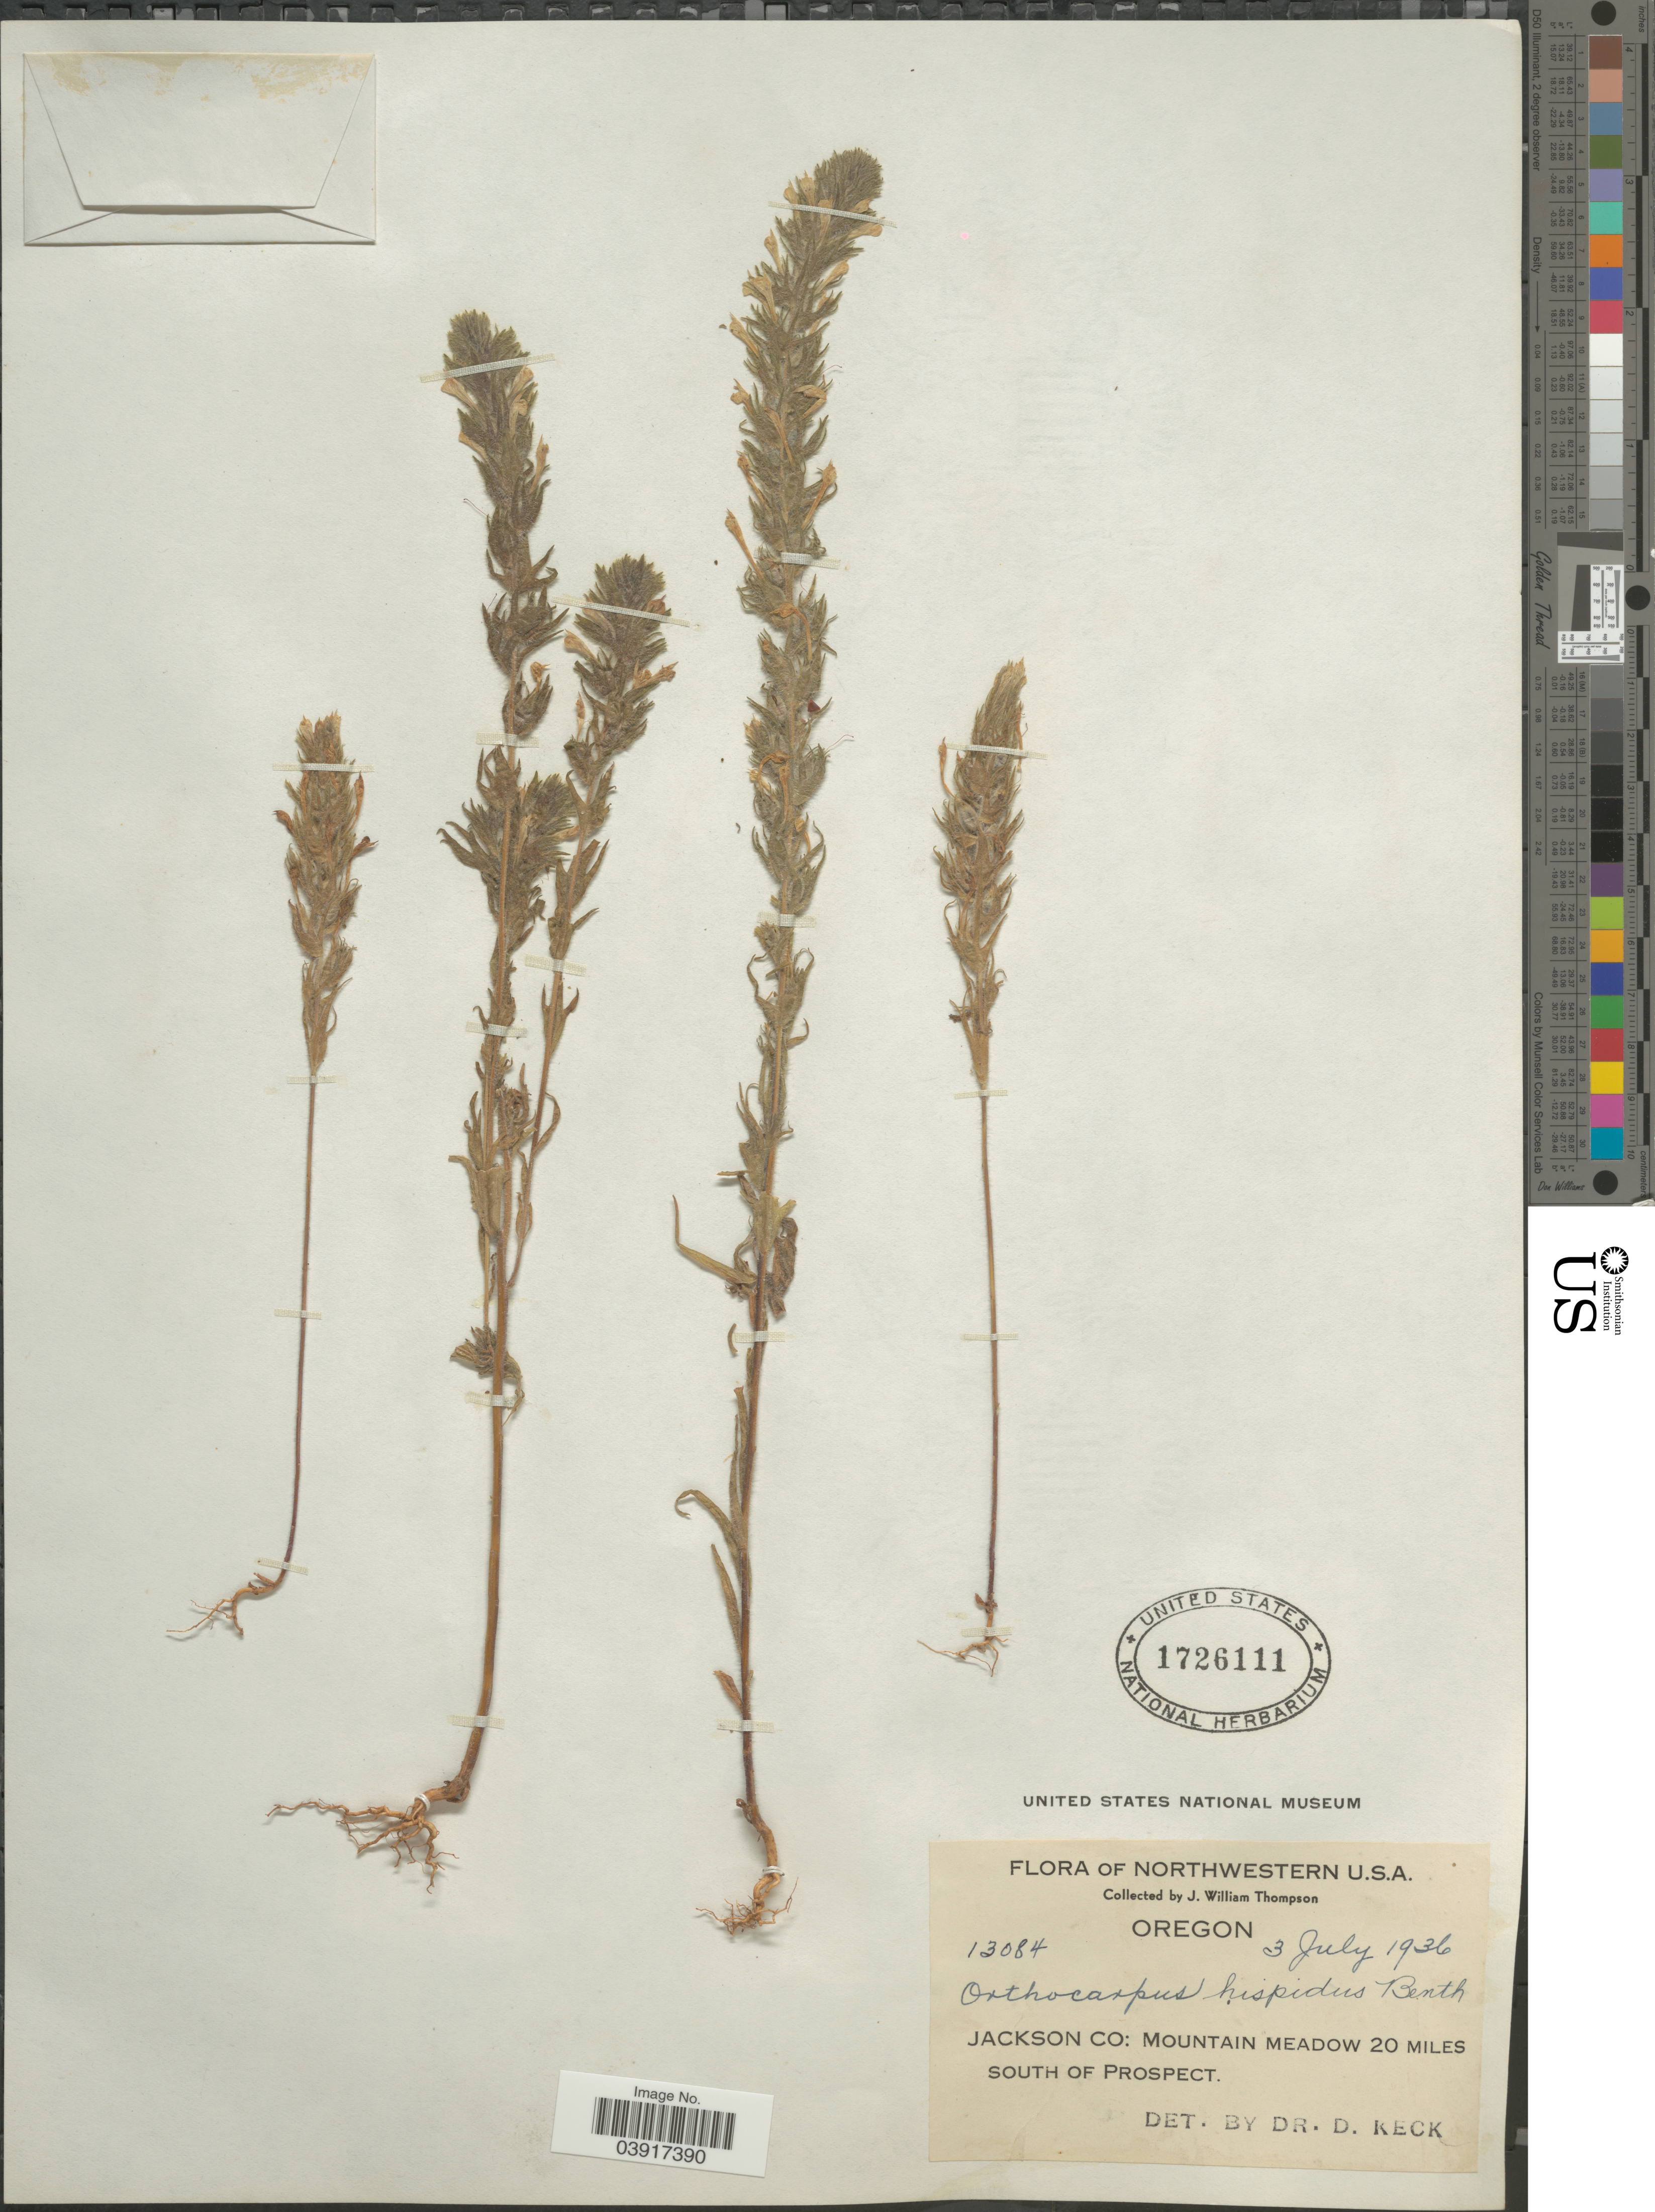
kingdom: Plantae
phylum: Tracheophyta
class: Magnoliopsida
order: Lamiales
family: Orobanchaceae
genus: Orthocarpus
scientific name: Orthocarpus hispidus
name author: Benth.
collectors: J. W. Thompson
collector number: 13084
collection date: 1936-07-03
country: United States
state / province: Oregon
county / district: Jackson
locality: Jackson Co: Mountain meadow 20 miles south of Prospect.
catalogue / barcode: US 1726111